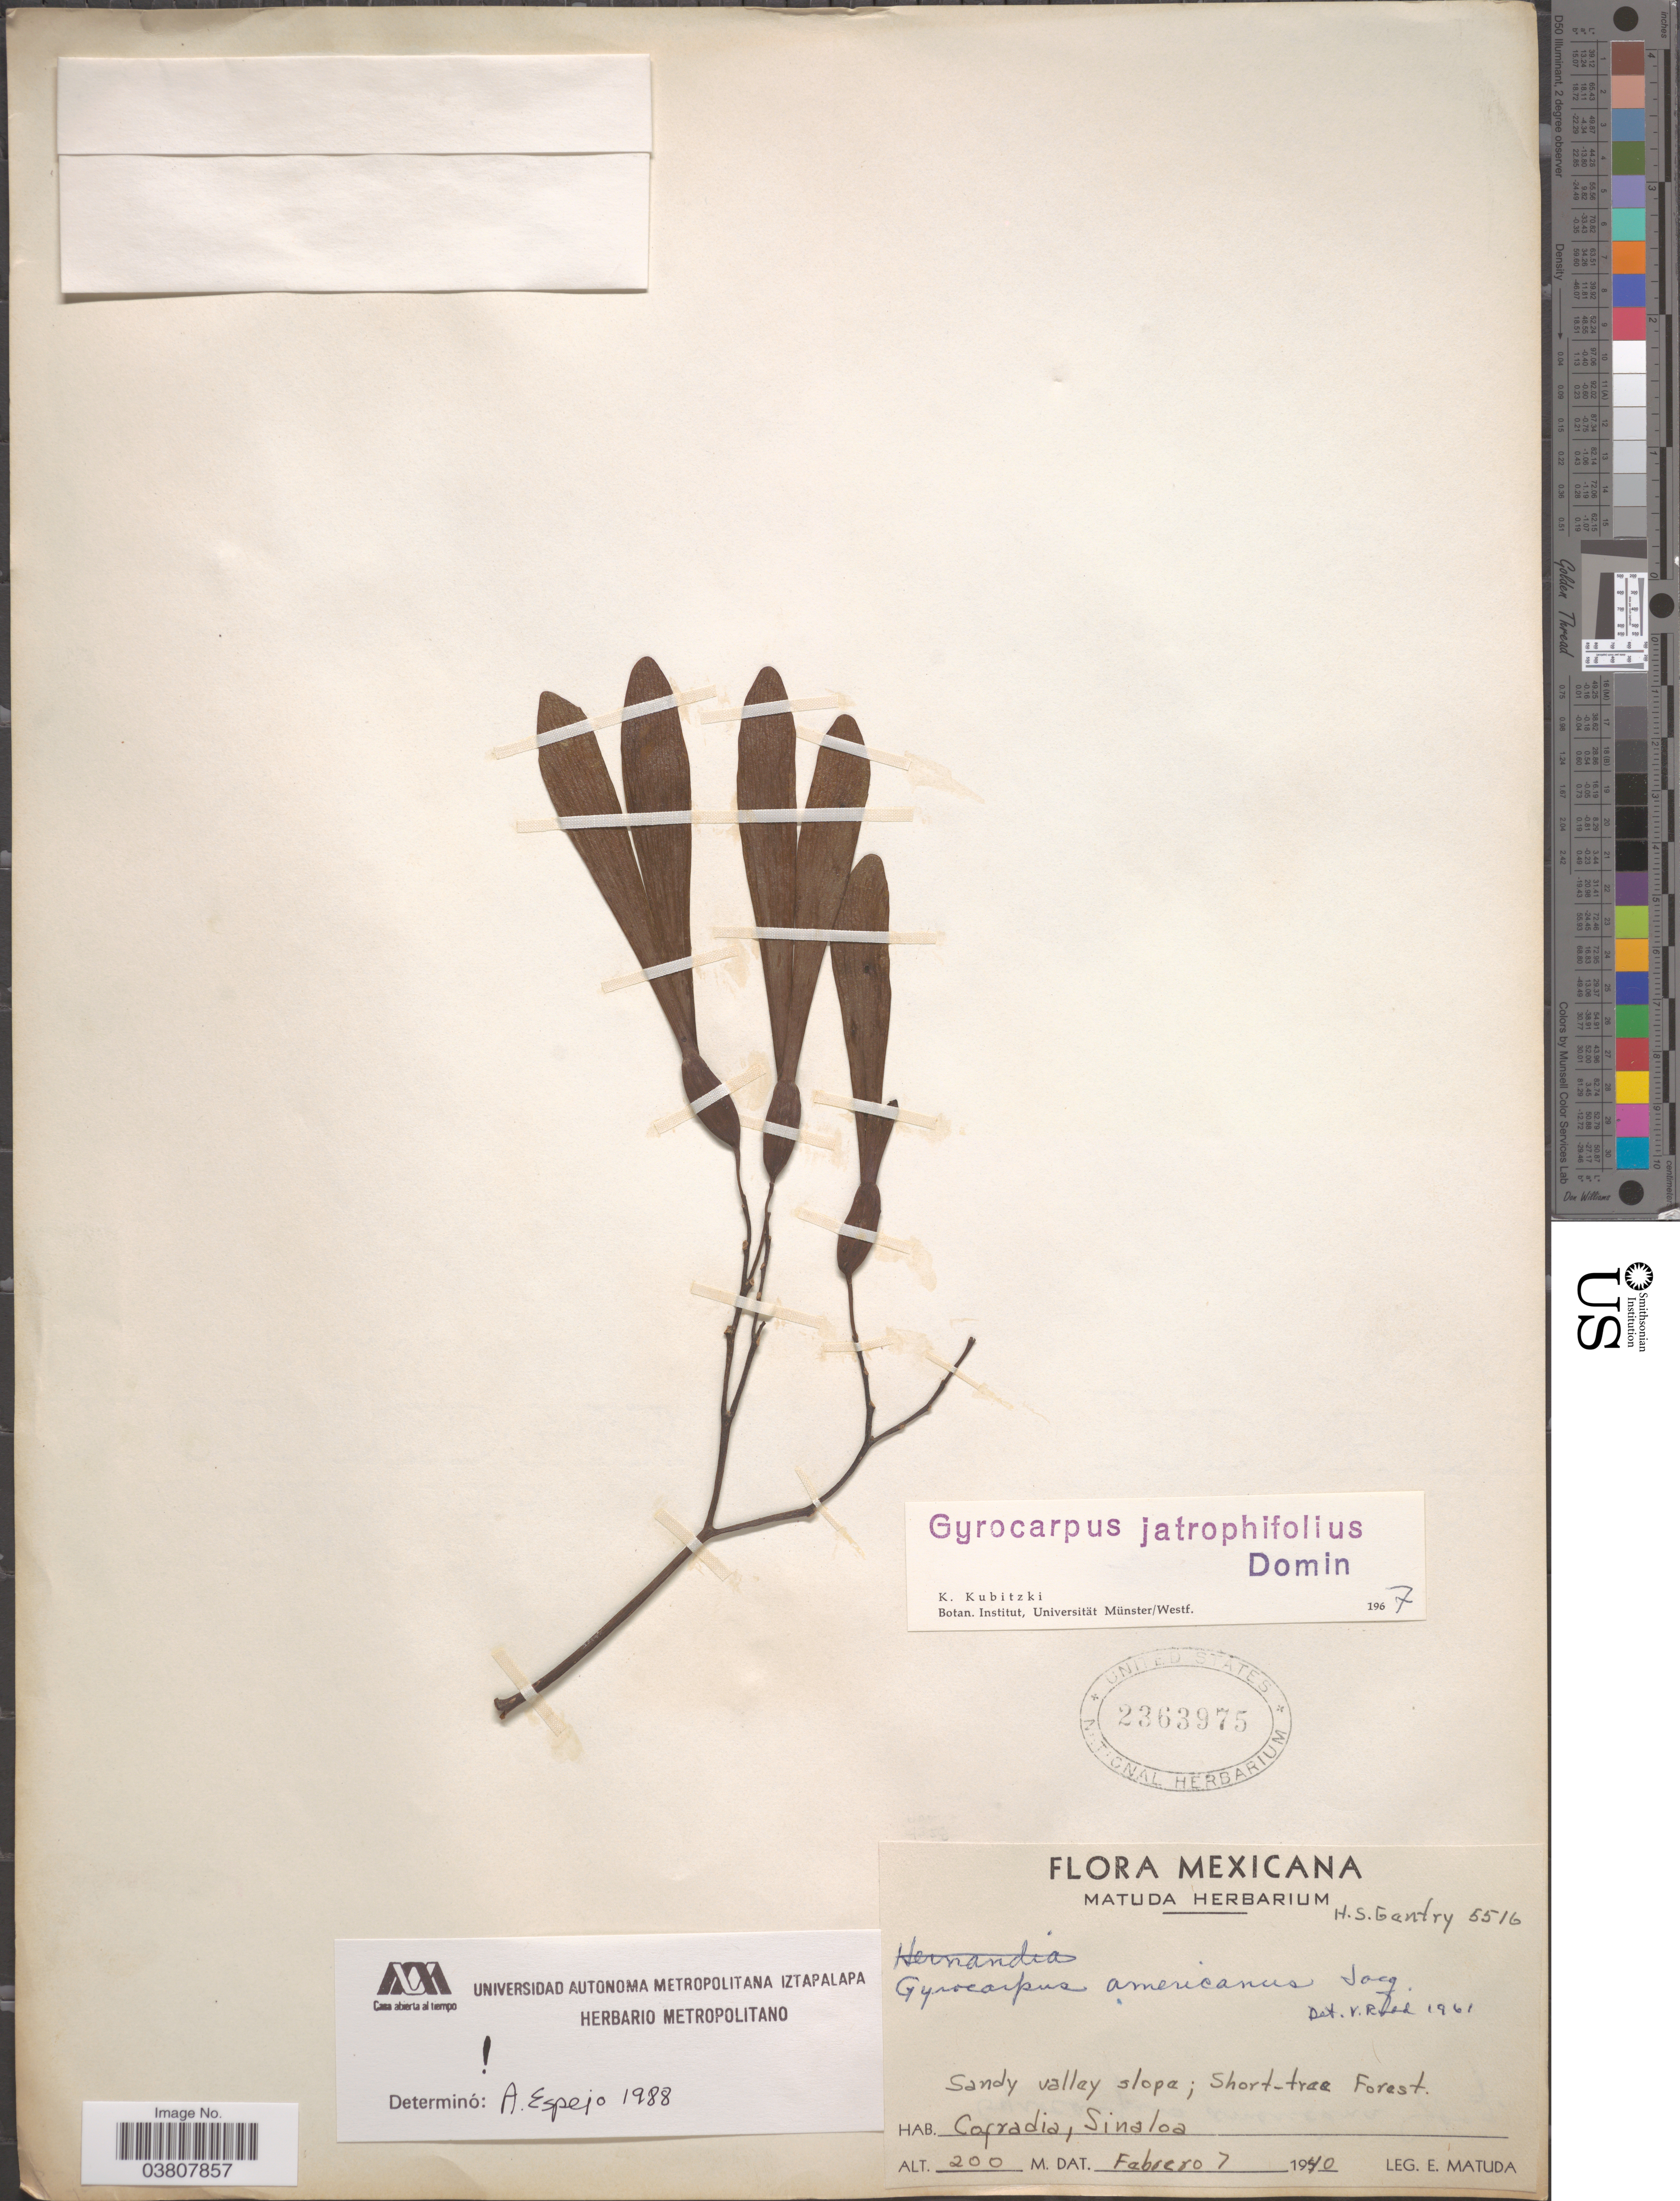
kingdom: Plantae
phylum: Tracheophyta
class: Magnoliopsida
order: Laurales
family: Hernandiaceae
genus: Gyrocarpus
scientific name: Gyrocarpus jatrophifolius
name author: Domin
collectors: E. Matuda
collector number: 5516?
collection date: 1940-02-07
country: Mexico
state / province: Sinaloa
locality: Cofradia.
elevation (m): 200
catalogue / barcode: US 2363975